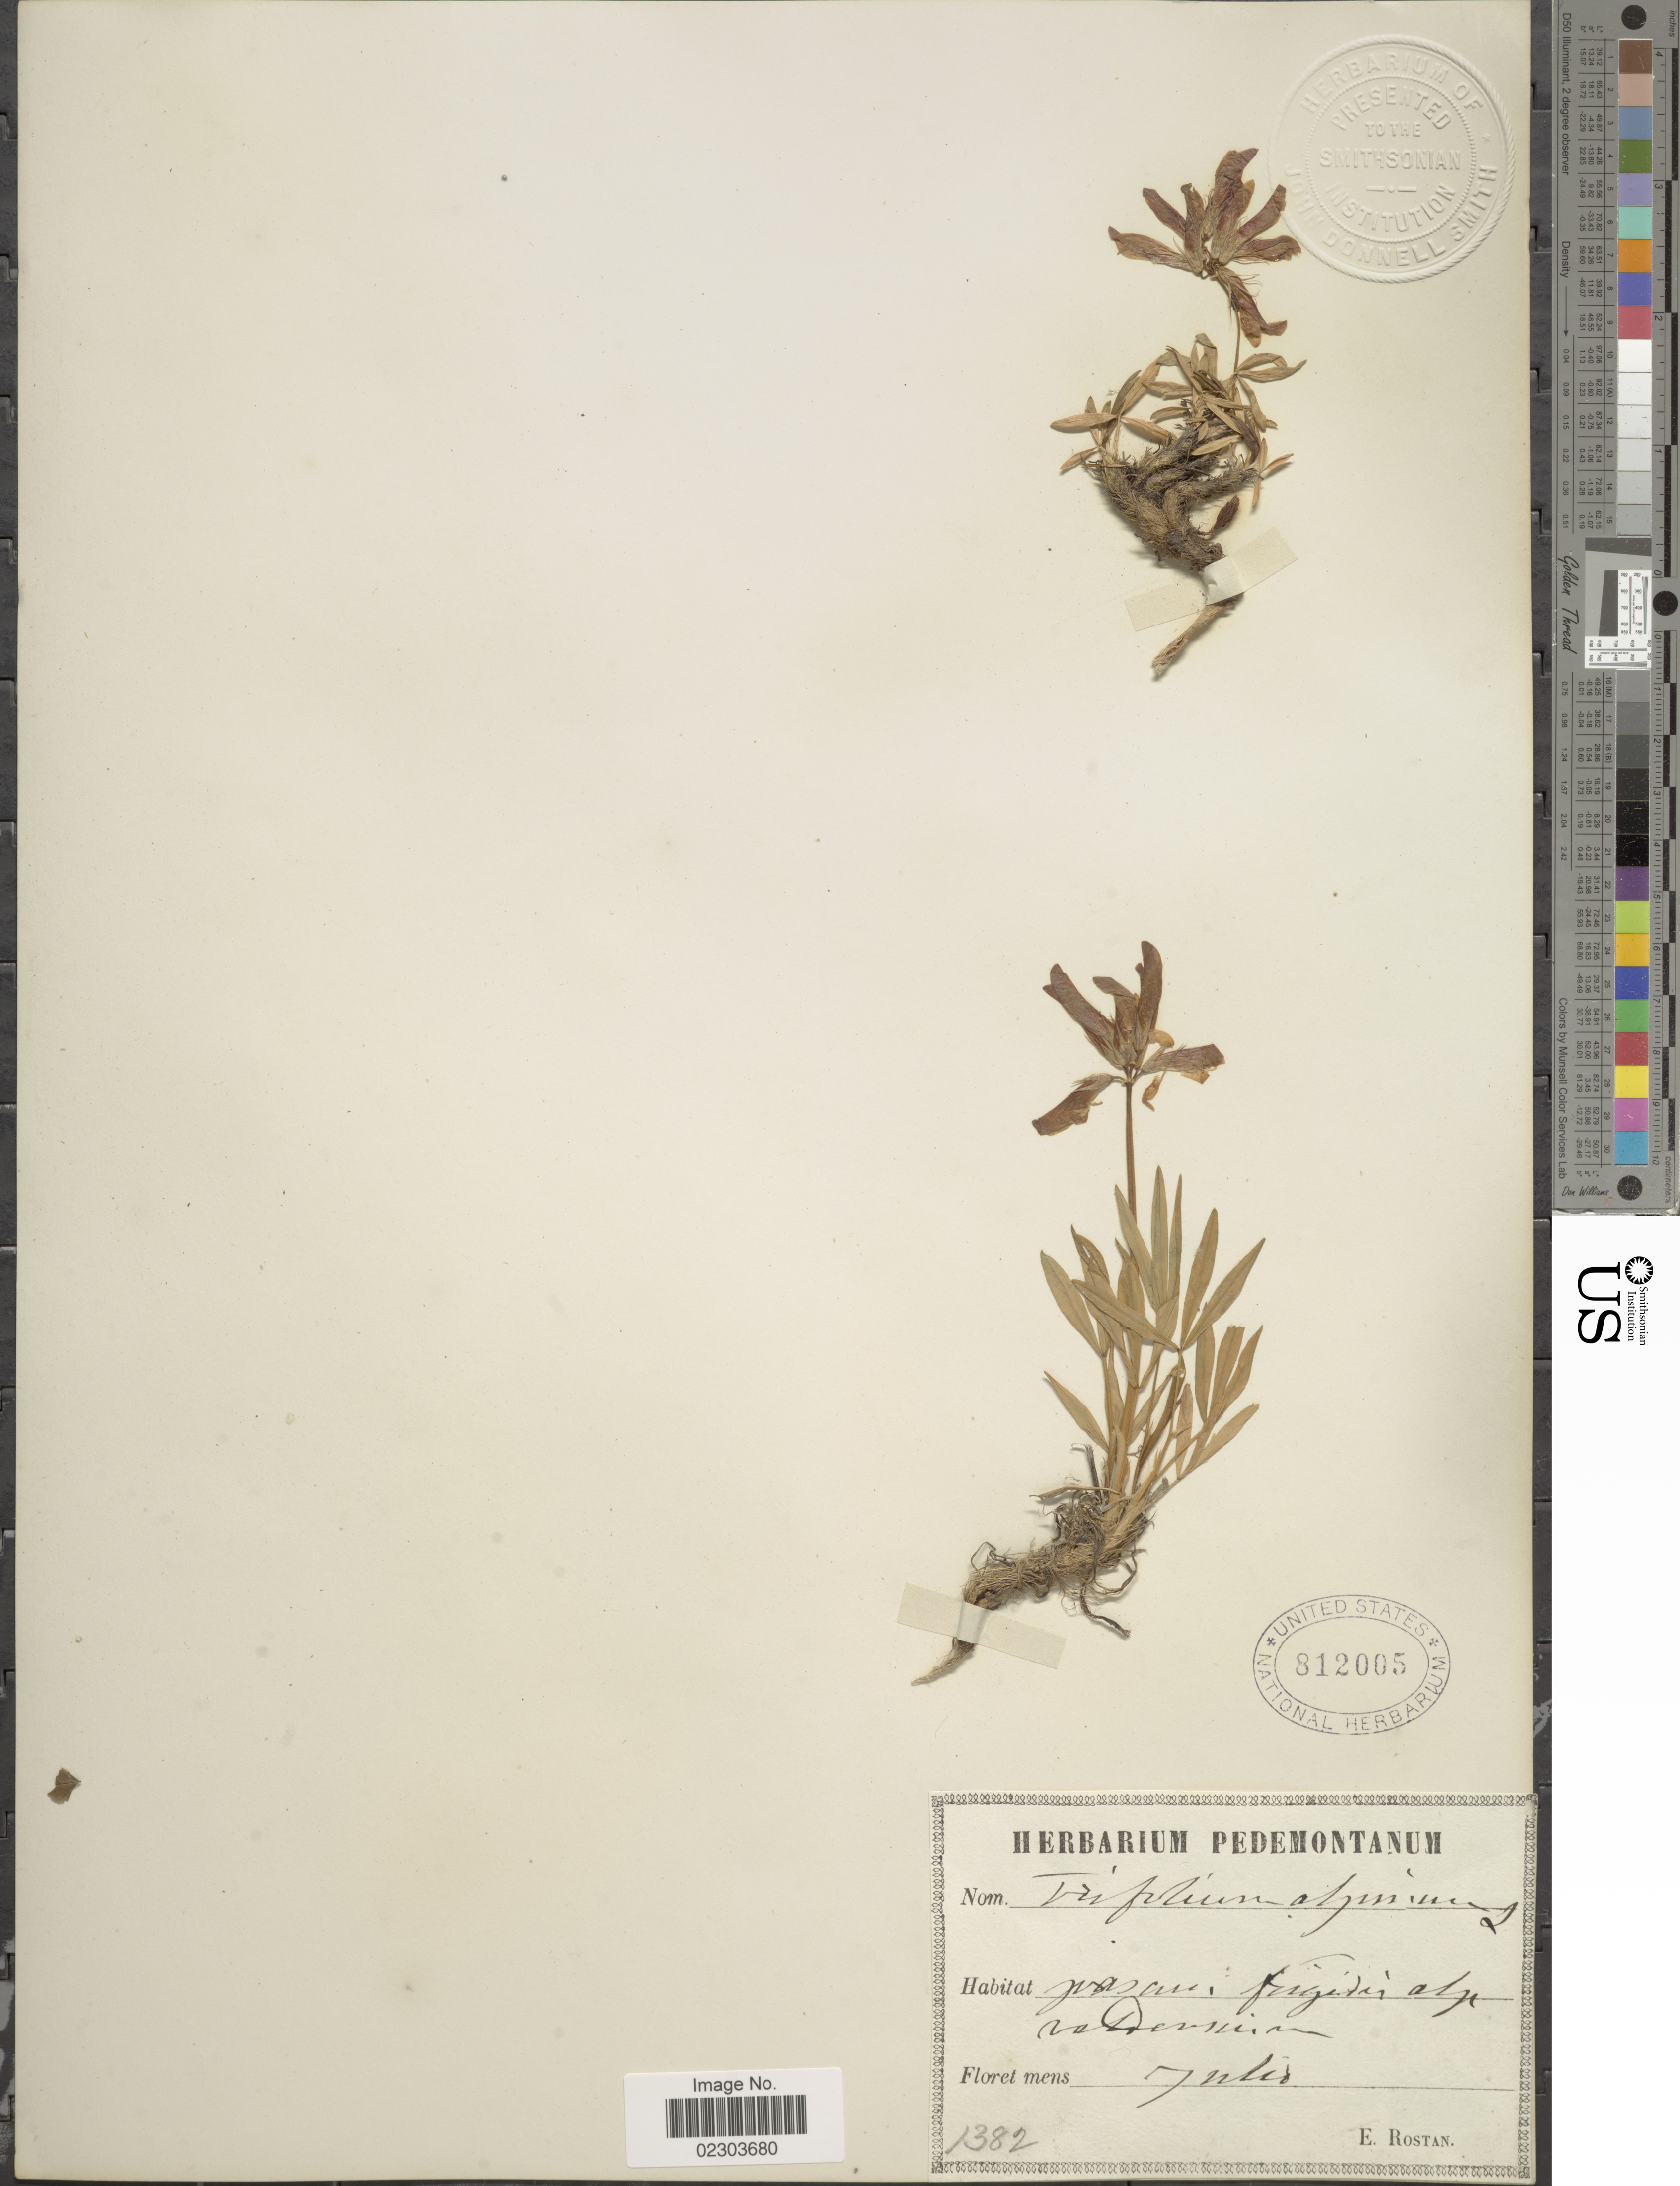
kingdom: Plantae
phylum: Tracheophyta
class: Magnoliopsida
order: Fabales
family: Fabaceae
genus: Trifolium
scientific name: Trifolium alpinum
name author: L.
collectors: E. Rostan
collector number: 1382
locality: Pasan firginia alp va Devnian [interpreted]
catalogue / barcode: US 812005